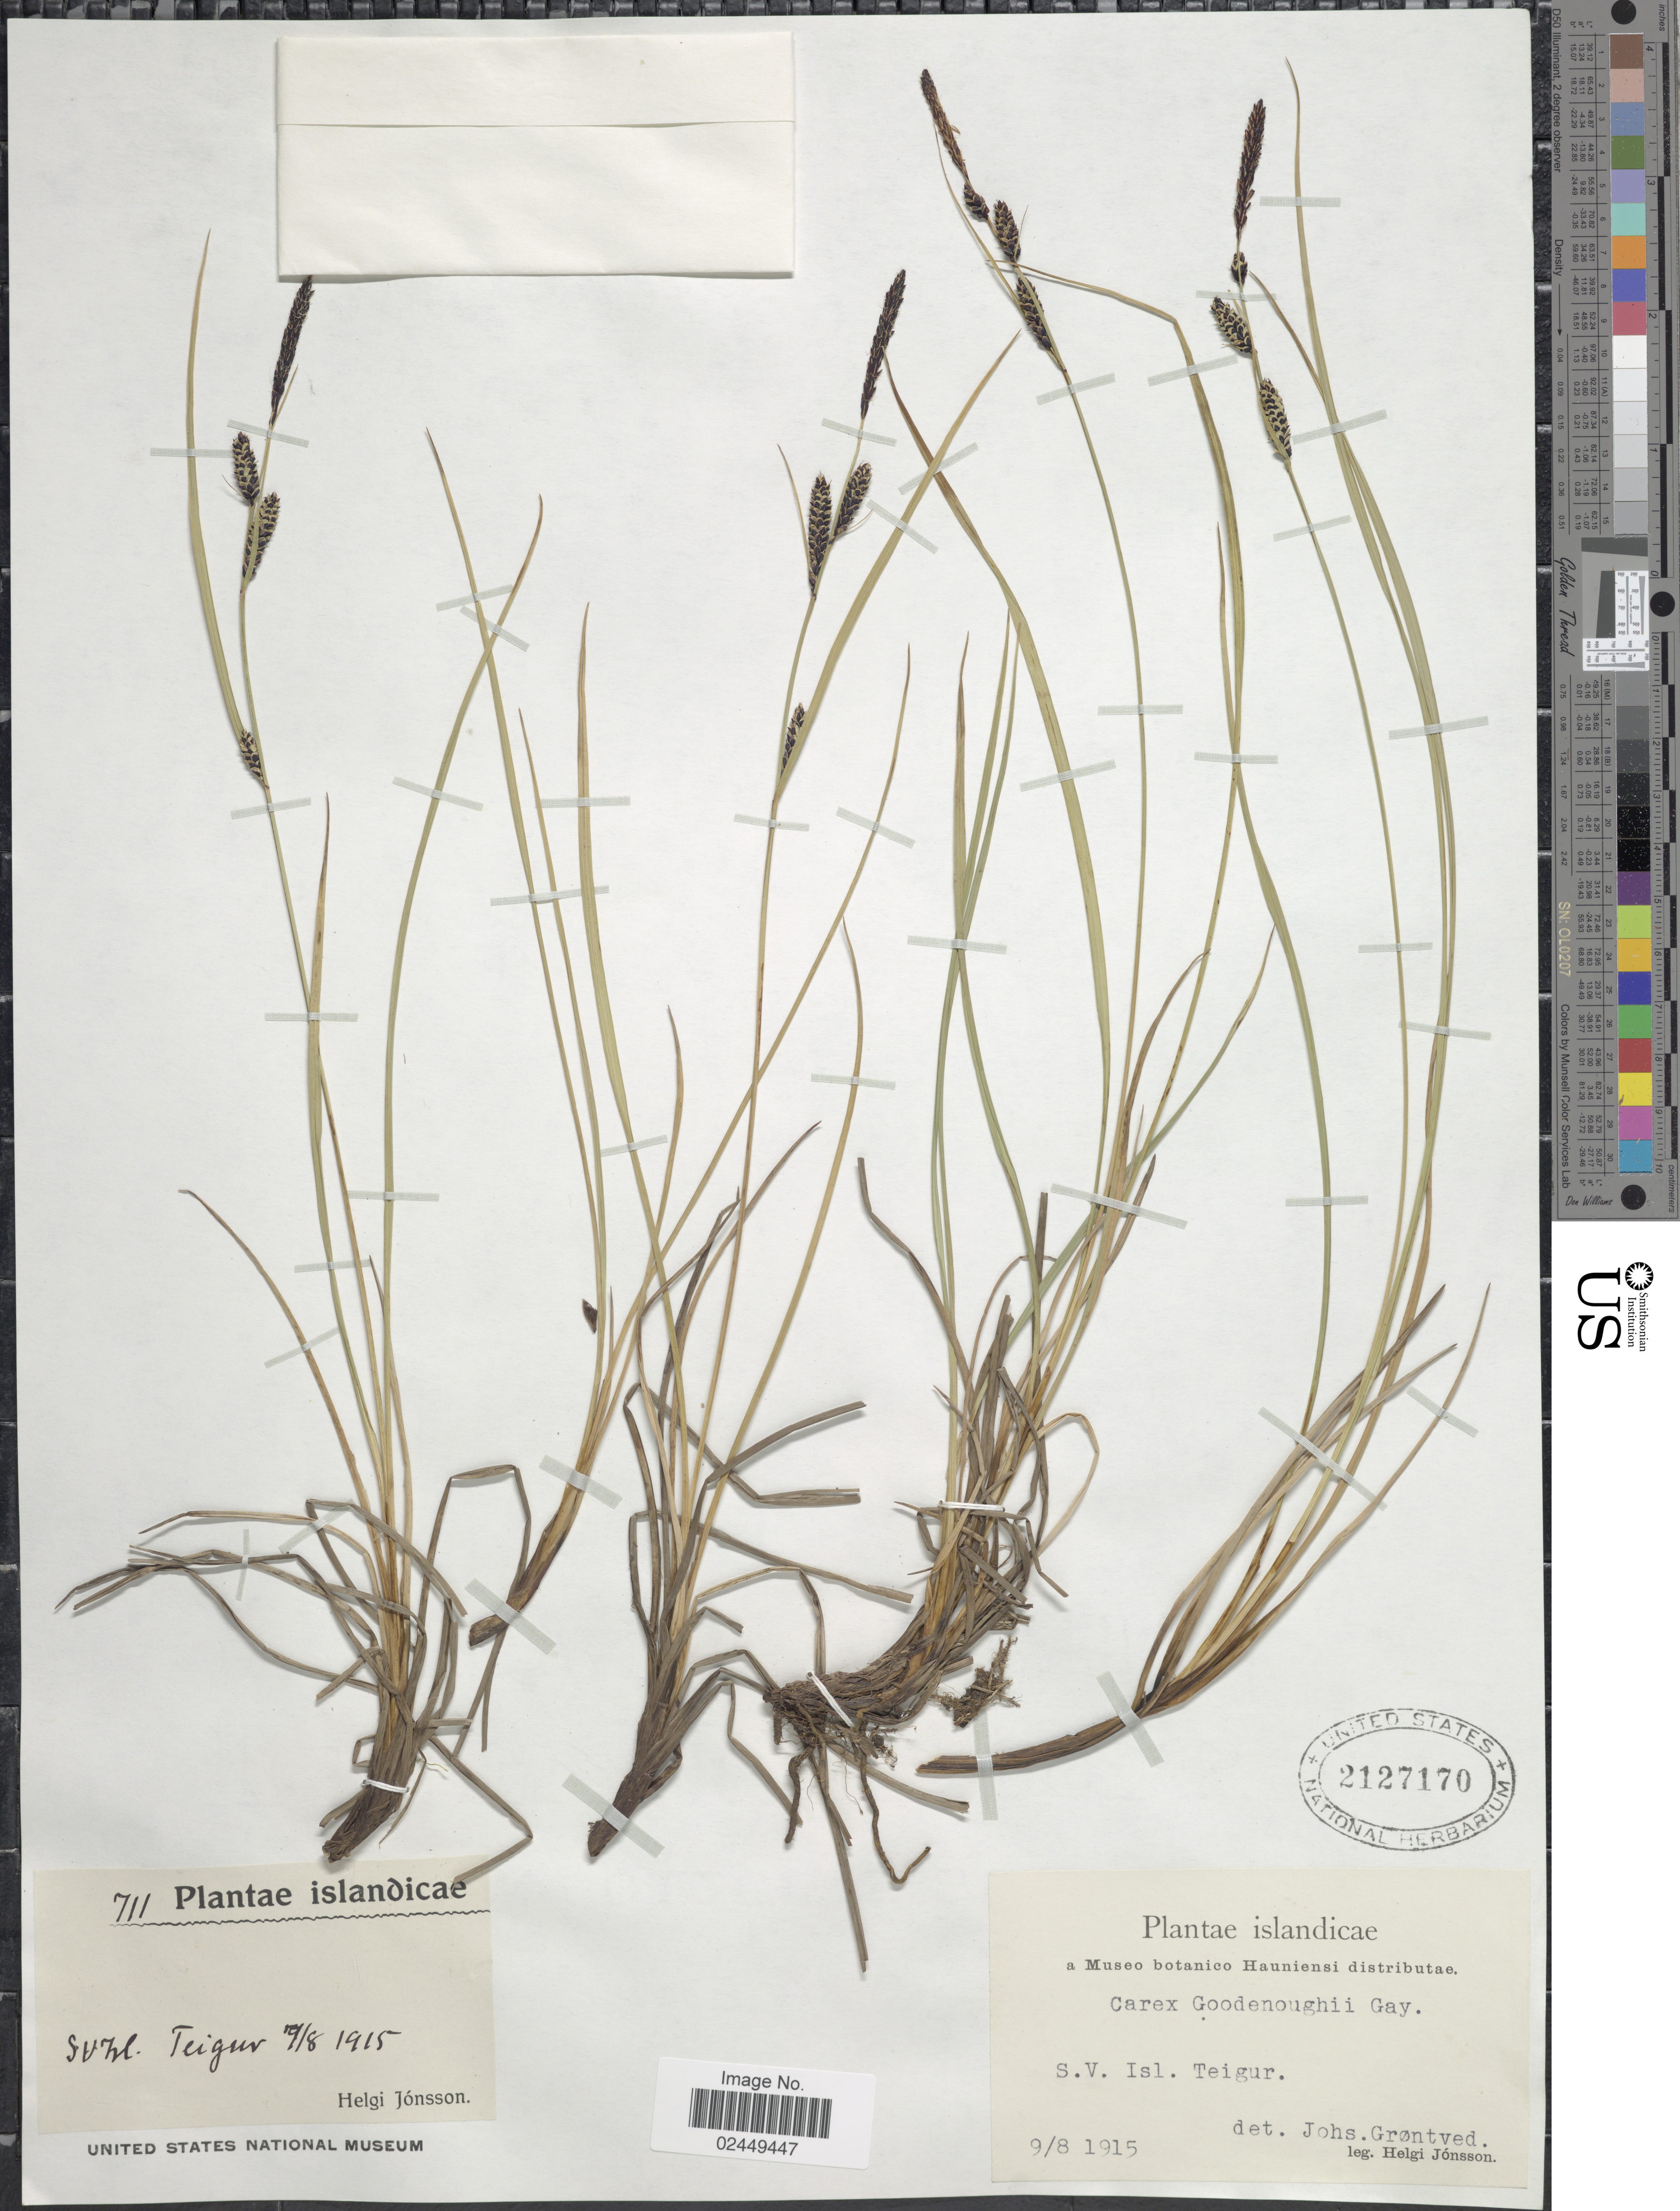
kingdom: Plantae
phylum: Tracheophyta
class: Liliopsida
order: Poales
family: Cyperaceae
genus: Carex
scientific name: Carex nigra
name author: (L.) Reichard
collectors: H. Jónsson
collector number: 711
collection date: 1915-08-09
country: Iceland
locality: S. V. Isl. Teigur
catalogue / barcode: US 2127170